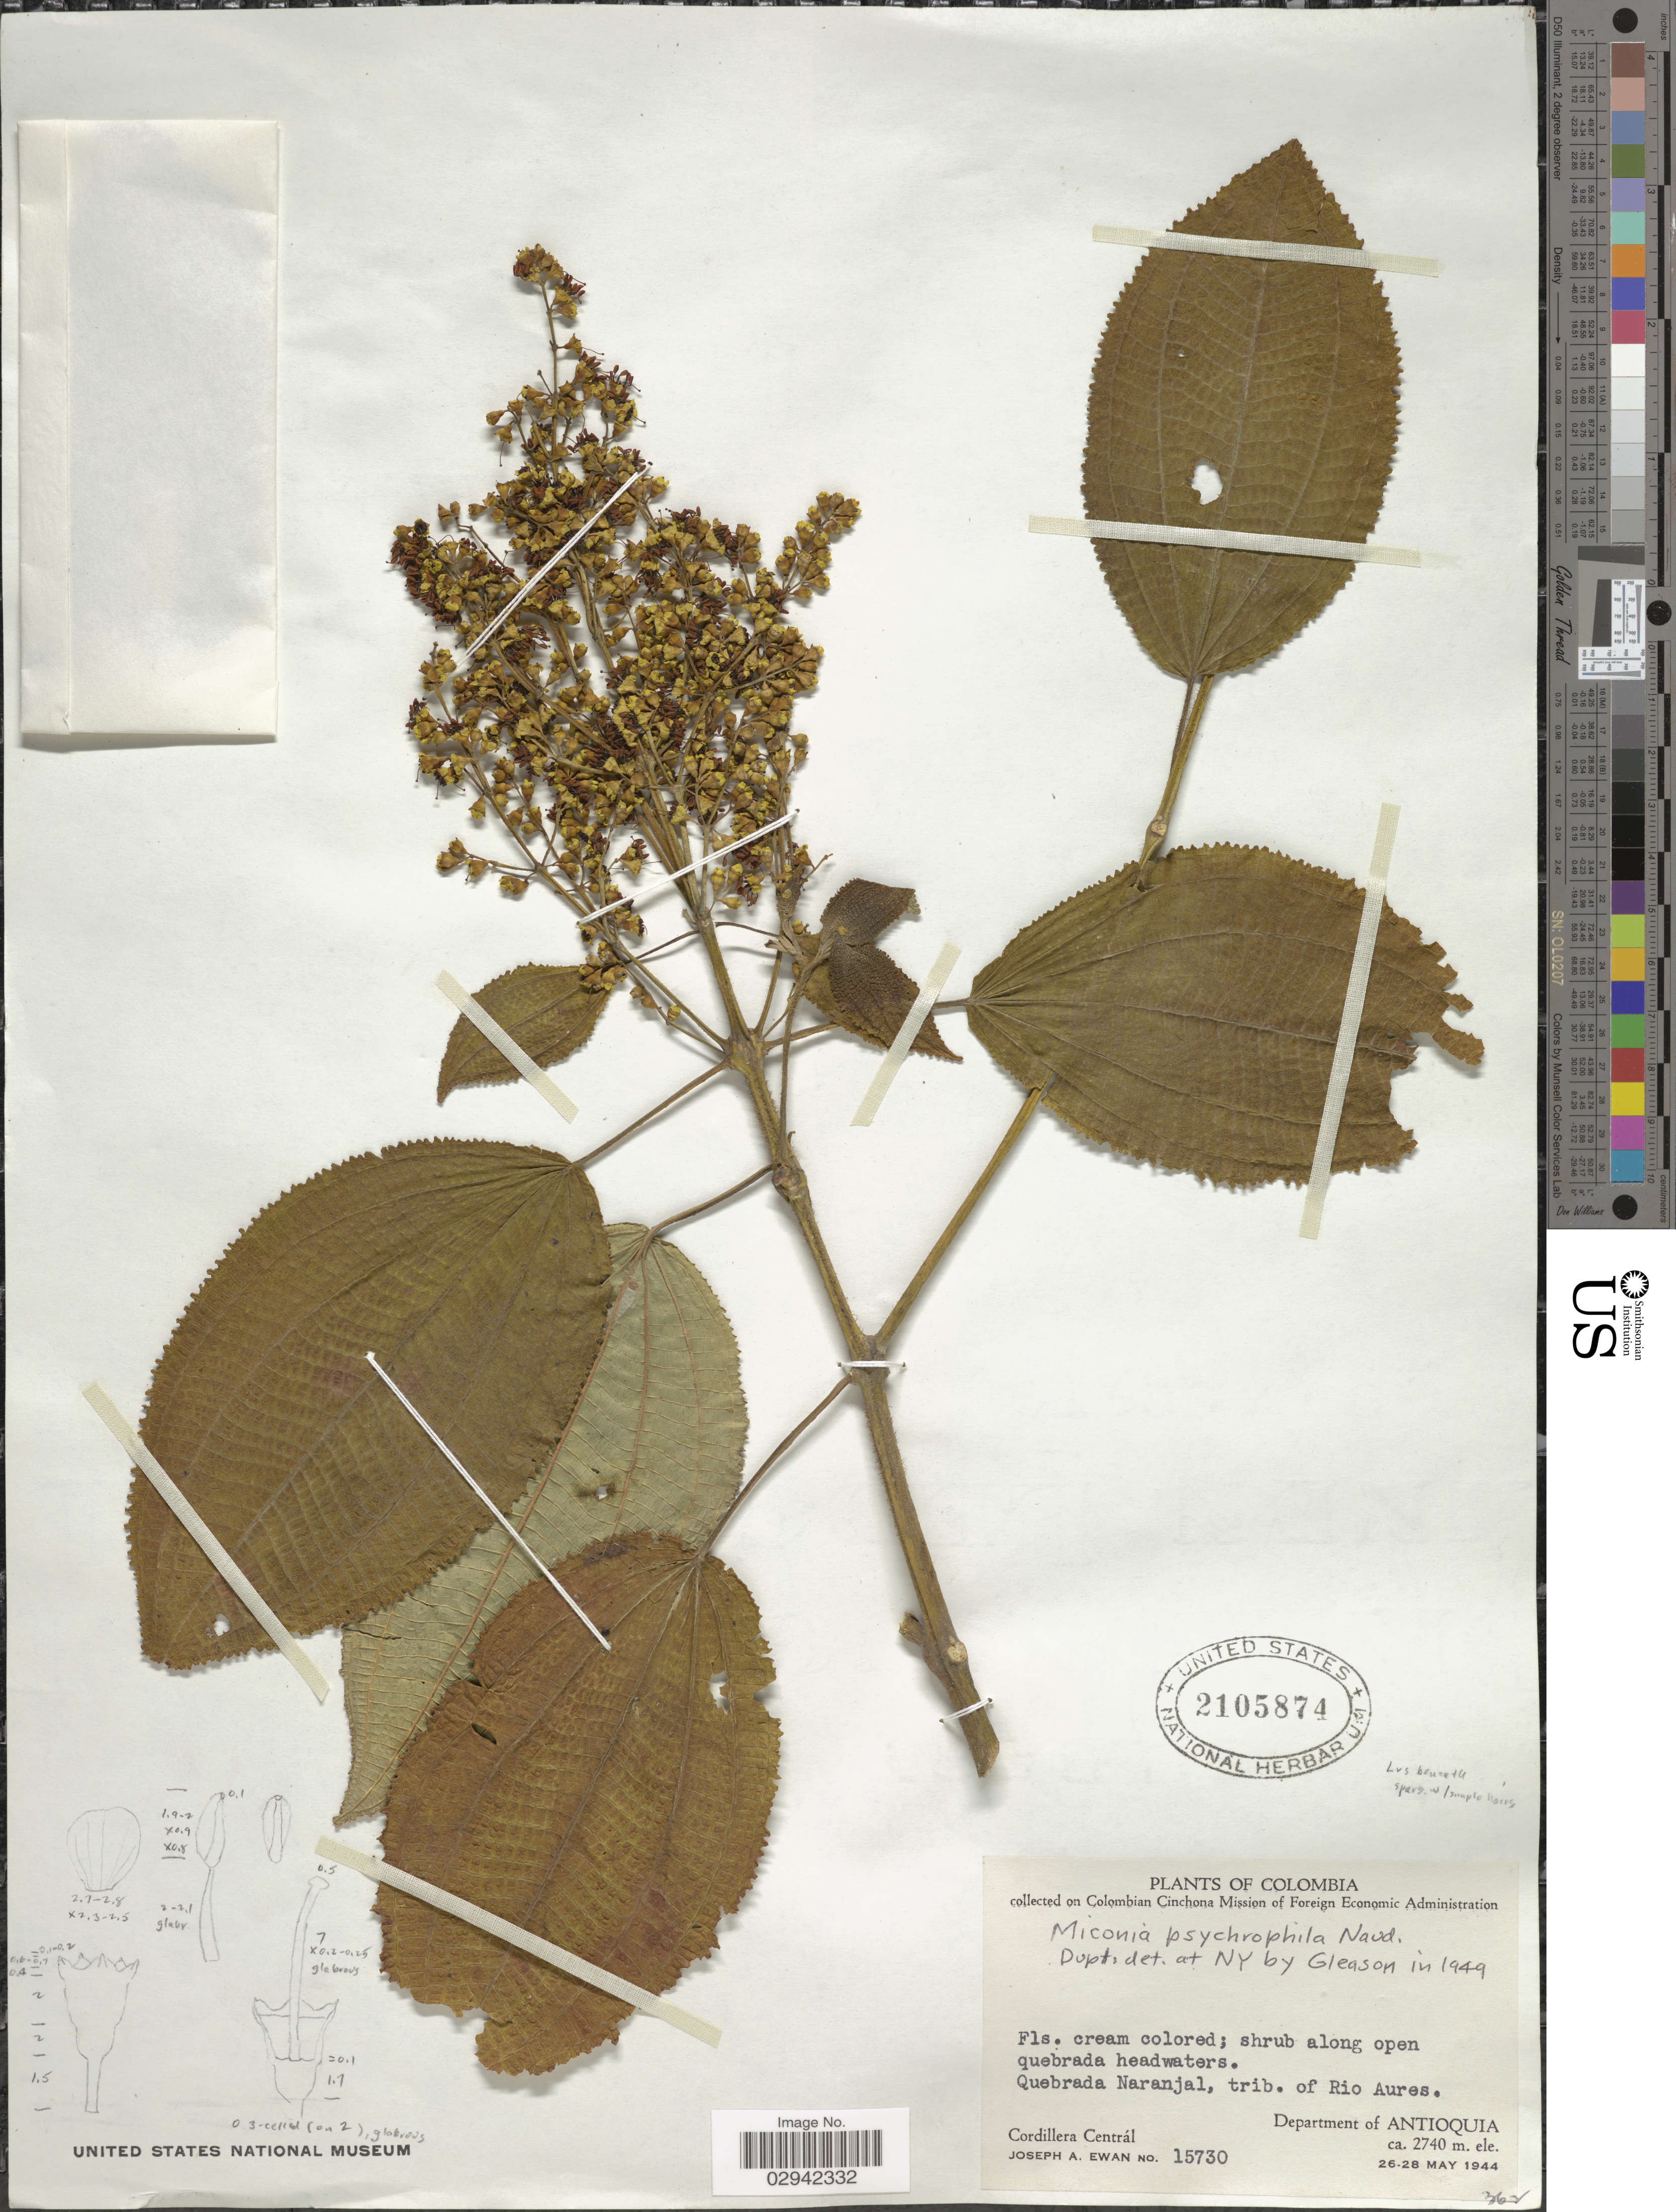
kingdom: Plantae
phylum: Tracheophyta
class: Magnoliopsida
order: Myrtales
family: Melastomataceae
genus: Miconia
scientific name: Miconia psychrophila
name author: Naudin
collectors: J. A. Ewan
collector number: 15730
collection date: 1944-05-26/1944-05-28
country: Colombia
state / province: Antioquia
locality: Quebrada Naranjal, trib. of Rio Aures, Department of Antioquia.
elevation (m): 2740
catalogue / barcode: US 2105874